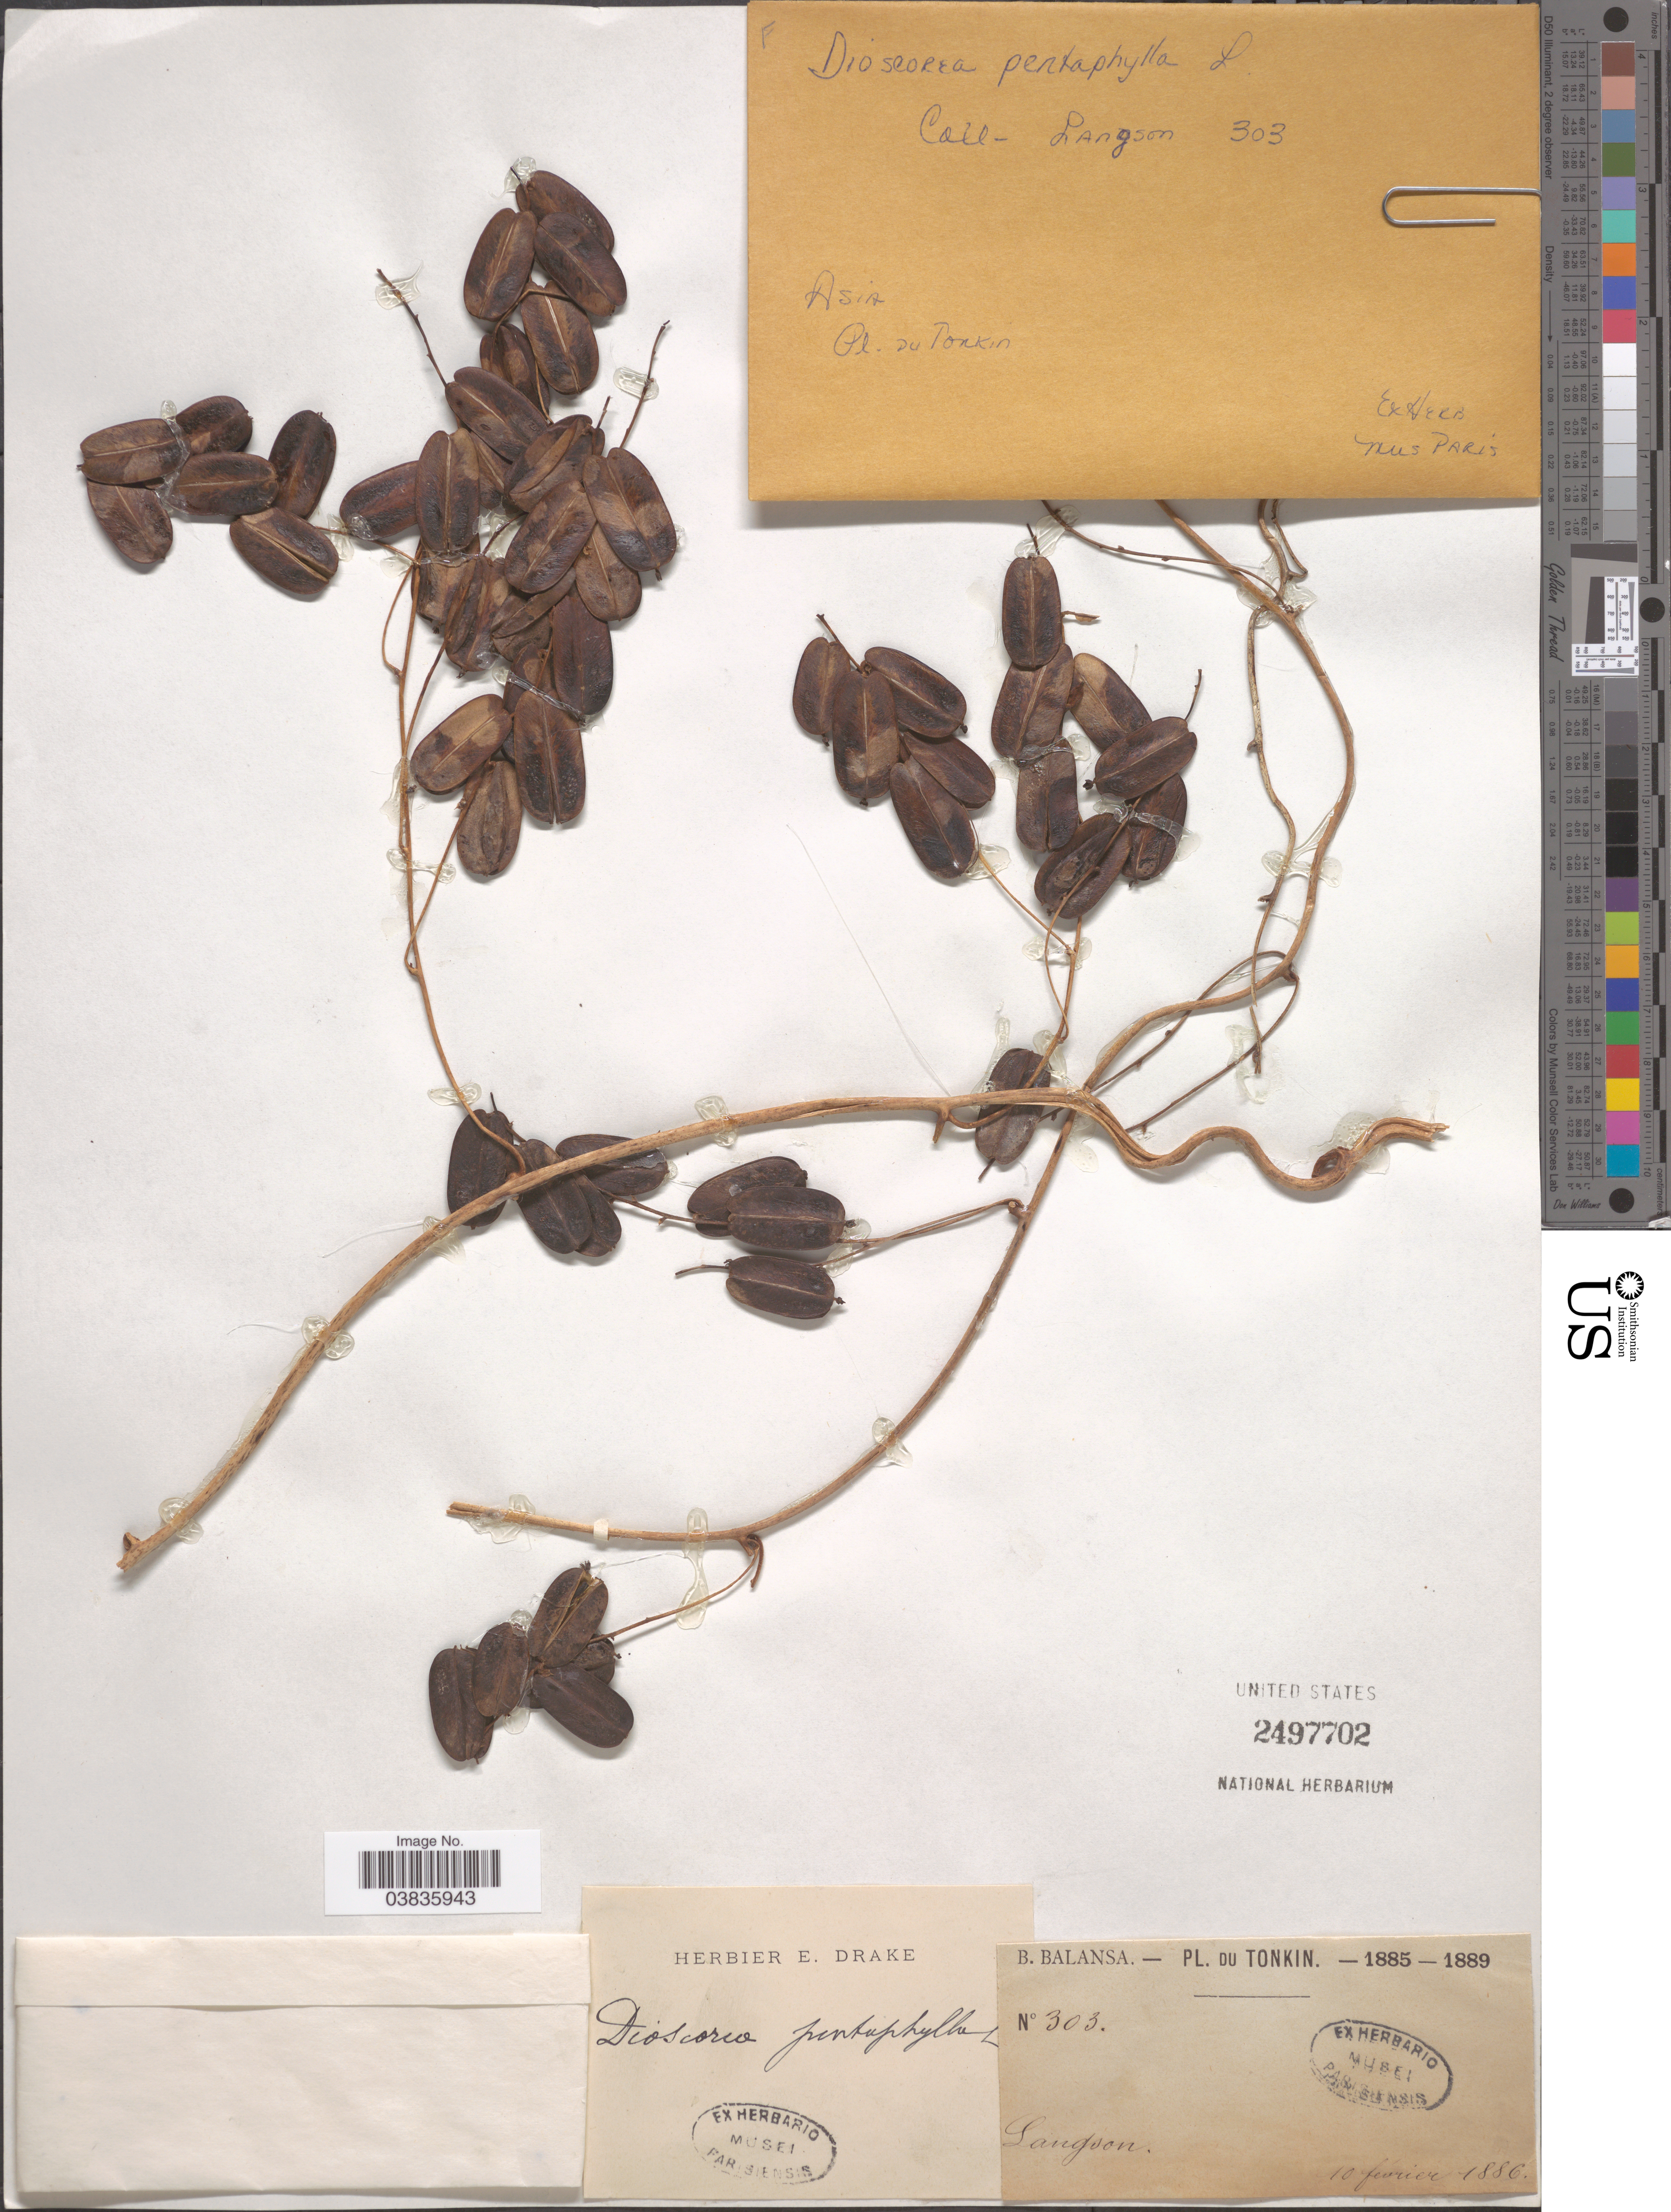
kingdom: Plantae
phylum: Tracheophyta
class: Liliopsida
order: Dioscoreales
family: Dioscoreaceae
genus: Dioscorea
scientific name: Dioscorea pentaphylla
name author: L.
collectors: B. Balansa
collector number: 303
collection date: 1886-02-10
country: Vietnam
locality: Asia. Tonkin. Langson.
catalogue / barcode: US 2497702